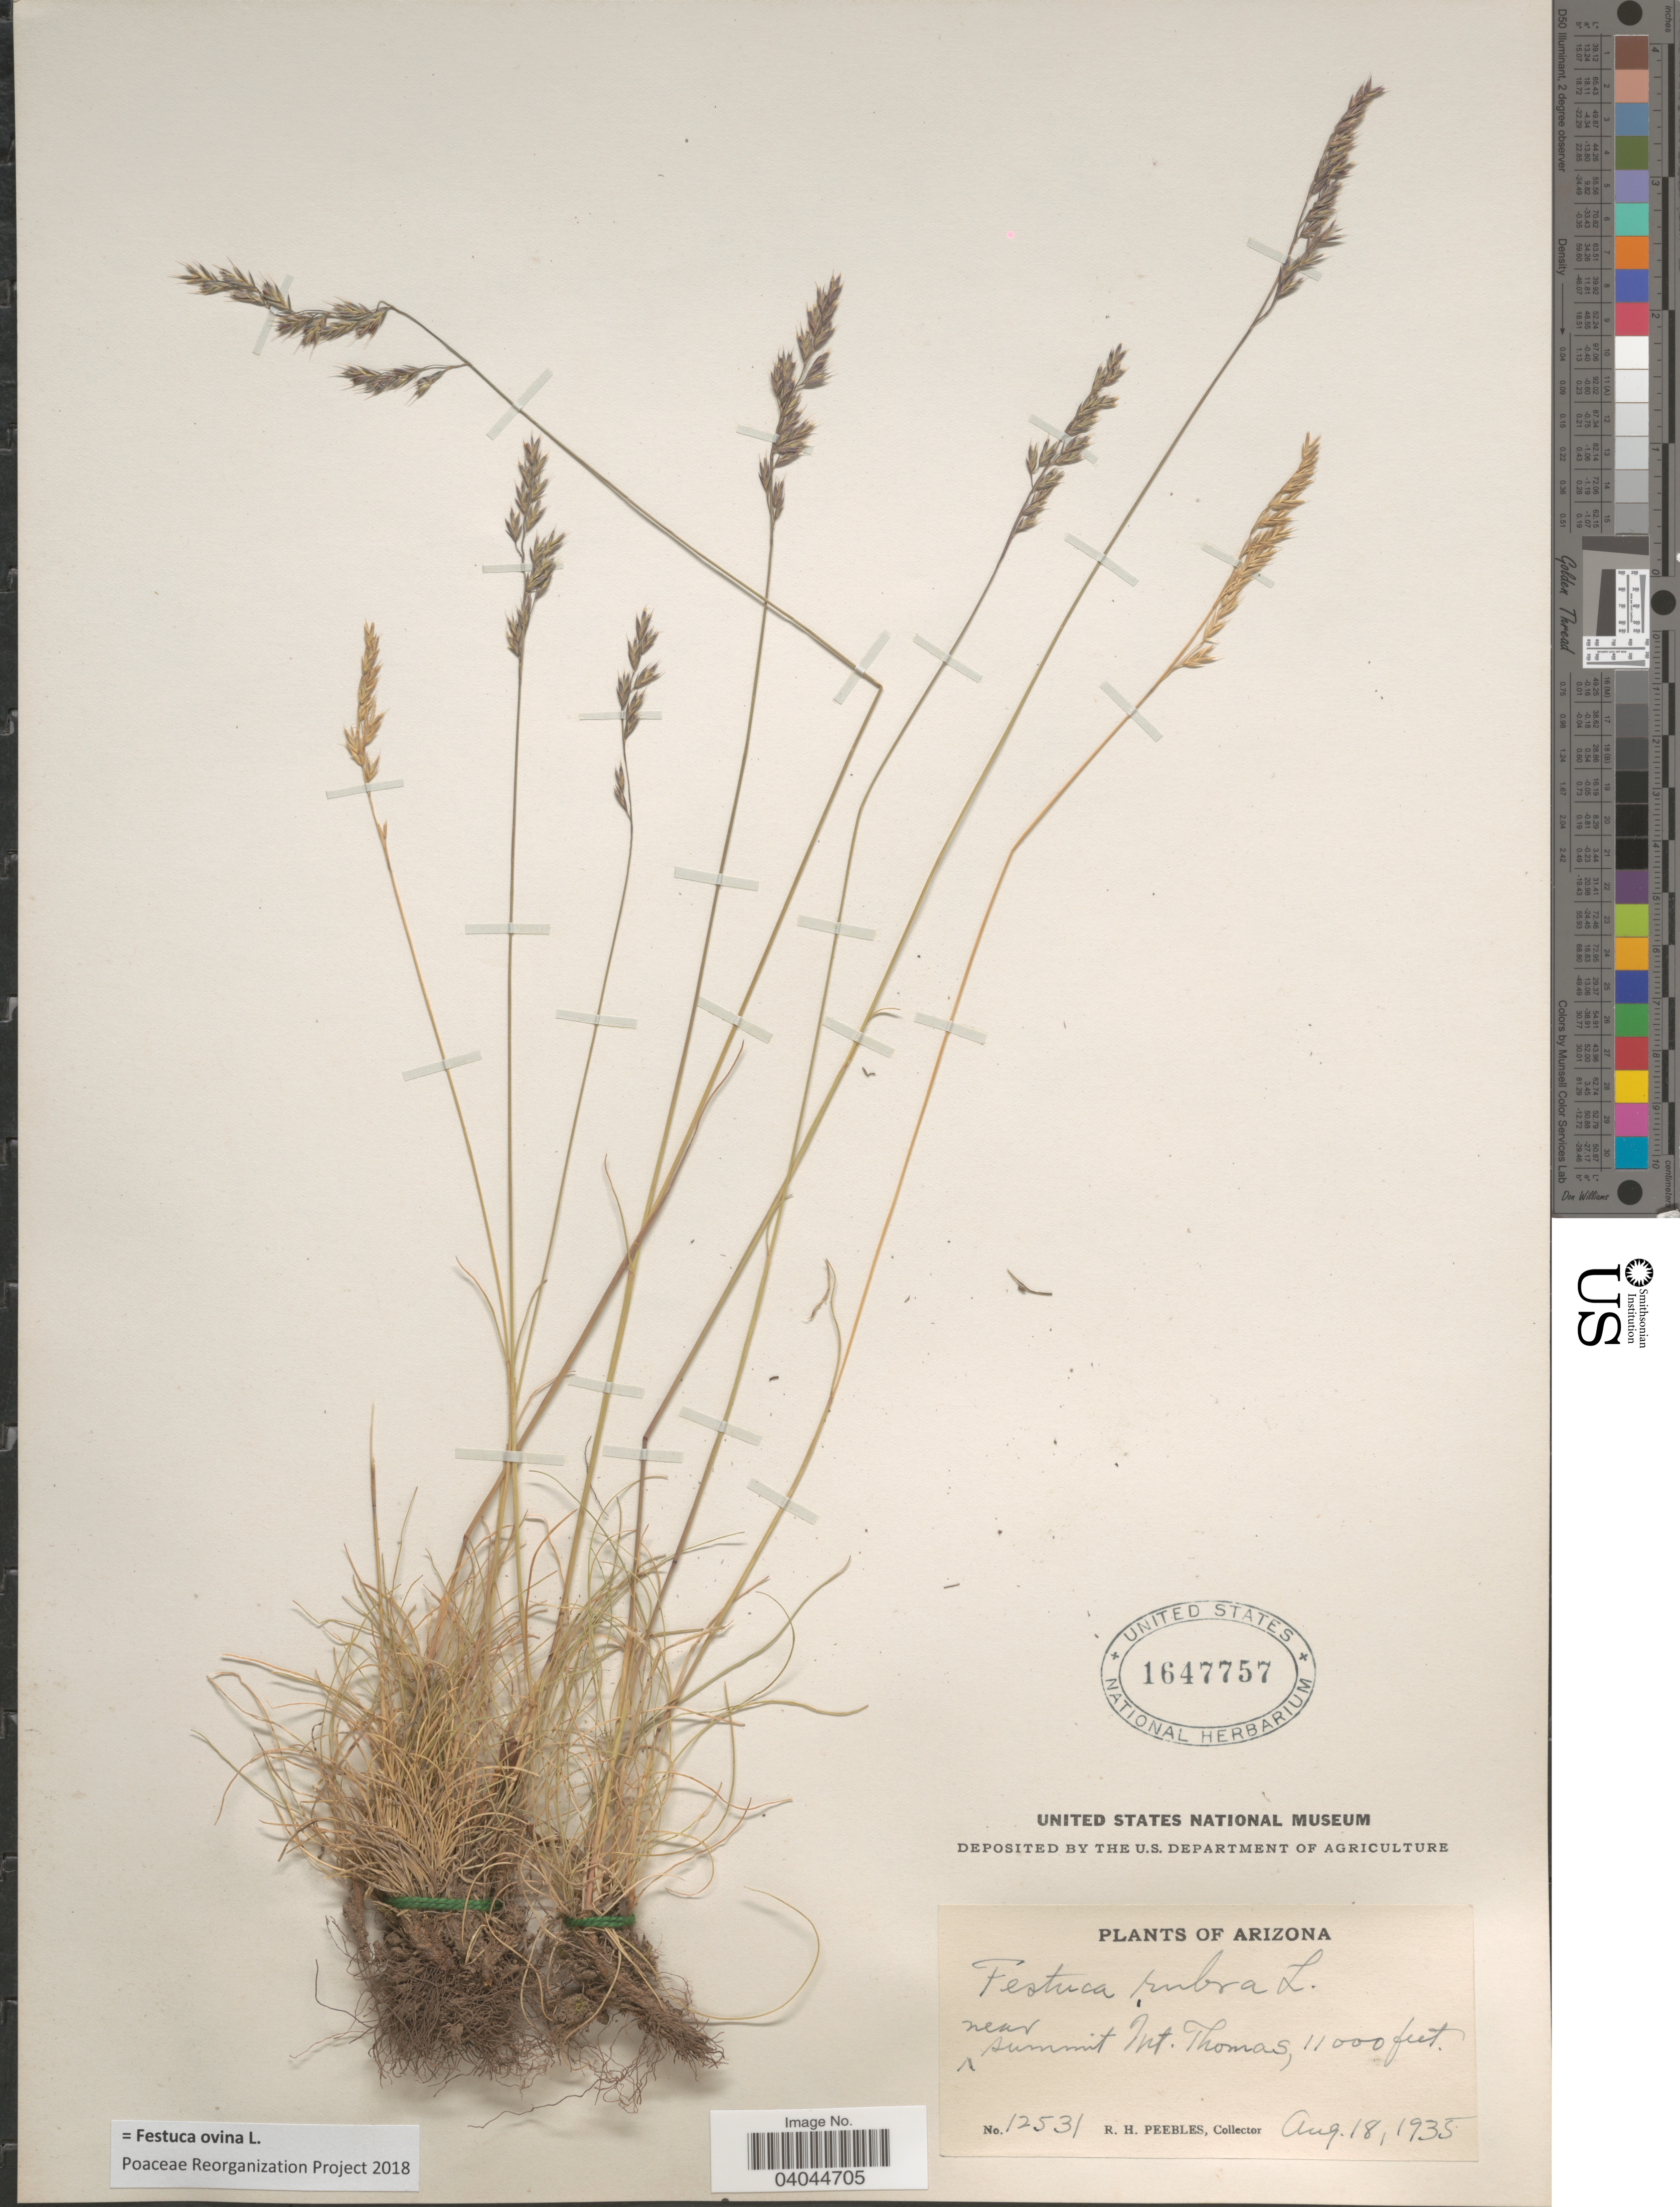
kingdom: Plantae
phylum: Tracheophyta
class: Liliopsida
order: Poales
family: Poaceae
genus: Festuca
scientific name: Festuca ovina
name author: L.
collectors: R. H. Peebles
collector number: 12531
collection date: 1935-08-18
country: United States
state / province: Arizona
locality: Near summit Mt. Thomas.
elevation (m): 3353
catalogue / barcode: US 1647757